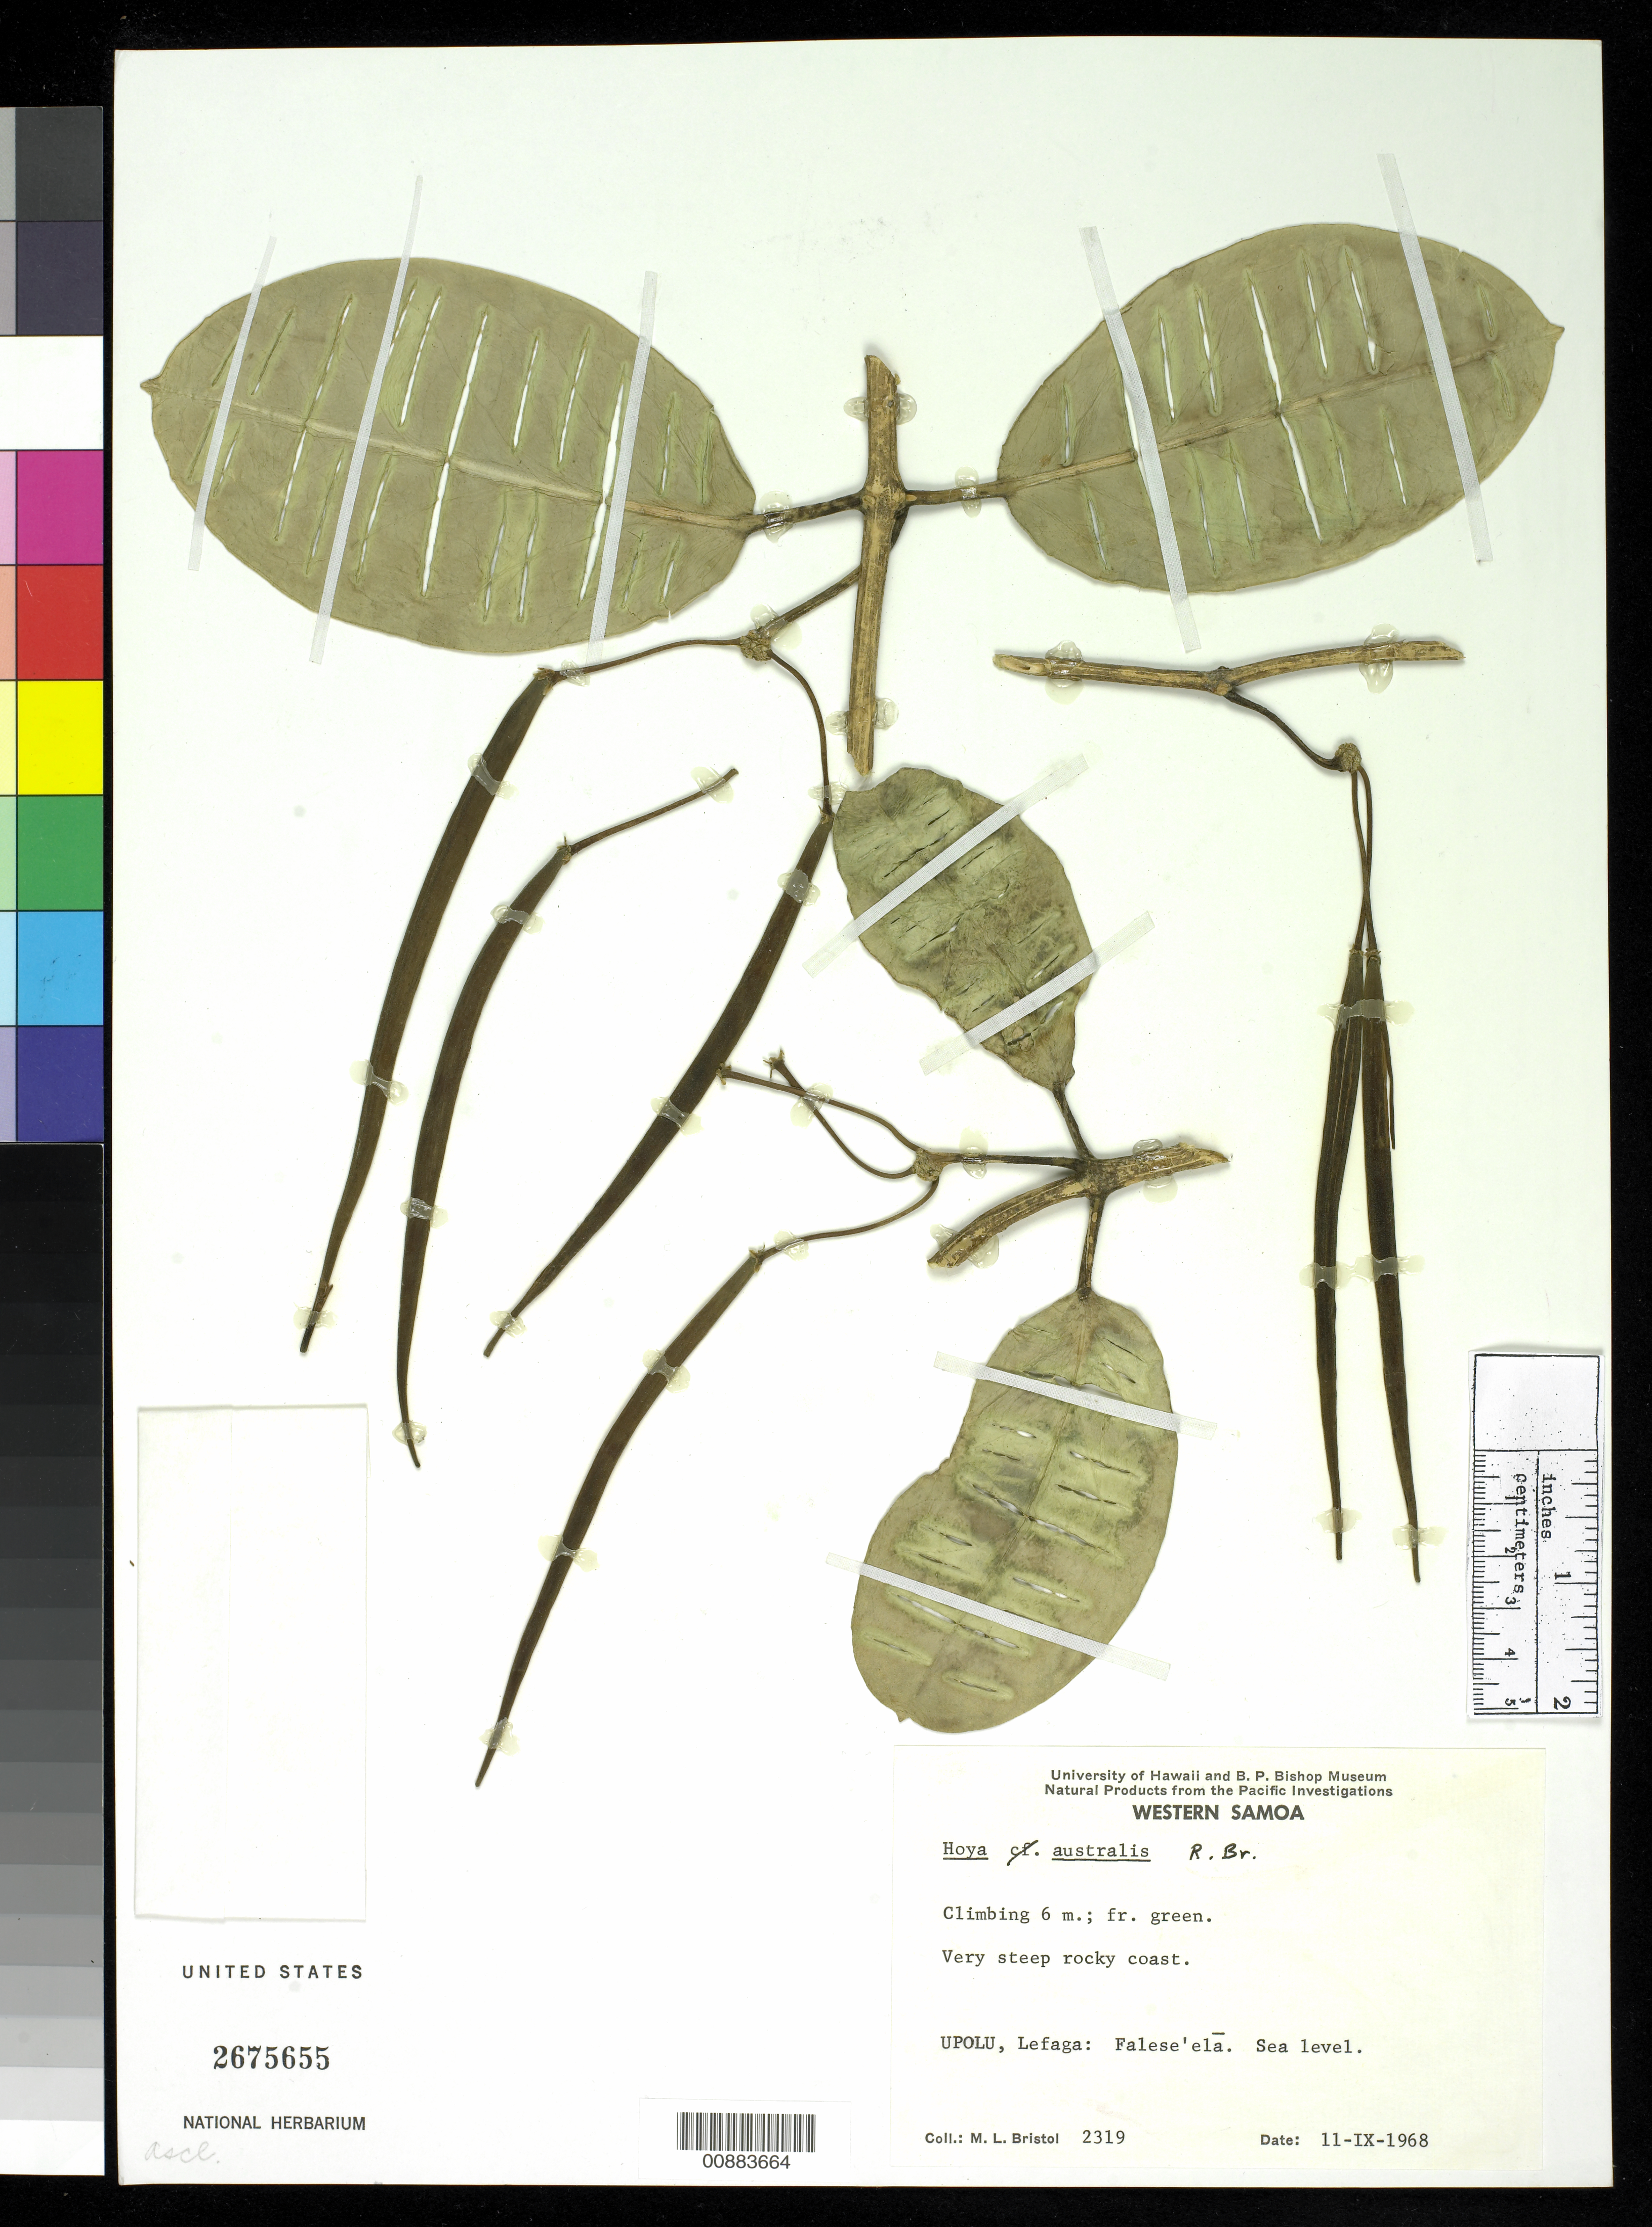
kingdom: Plantae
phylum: Tracheophyta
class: Magnoliopsida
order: Gentianales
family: Apocynaceae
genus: Hoya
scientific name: Hoya australis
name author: R. Br. ex J. Traill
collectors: M. L. Bristol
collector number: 2319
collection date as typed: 11 Sep 1968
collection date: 1968-09-11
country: Samoa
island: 'Upolu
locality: Upolu, Lefaga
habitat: Very steep rocky coast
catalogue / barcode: US 2675655